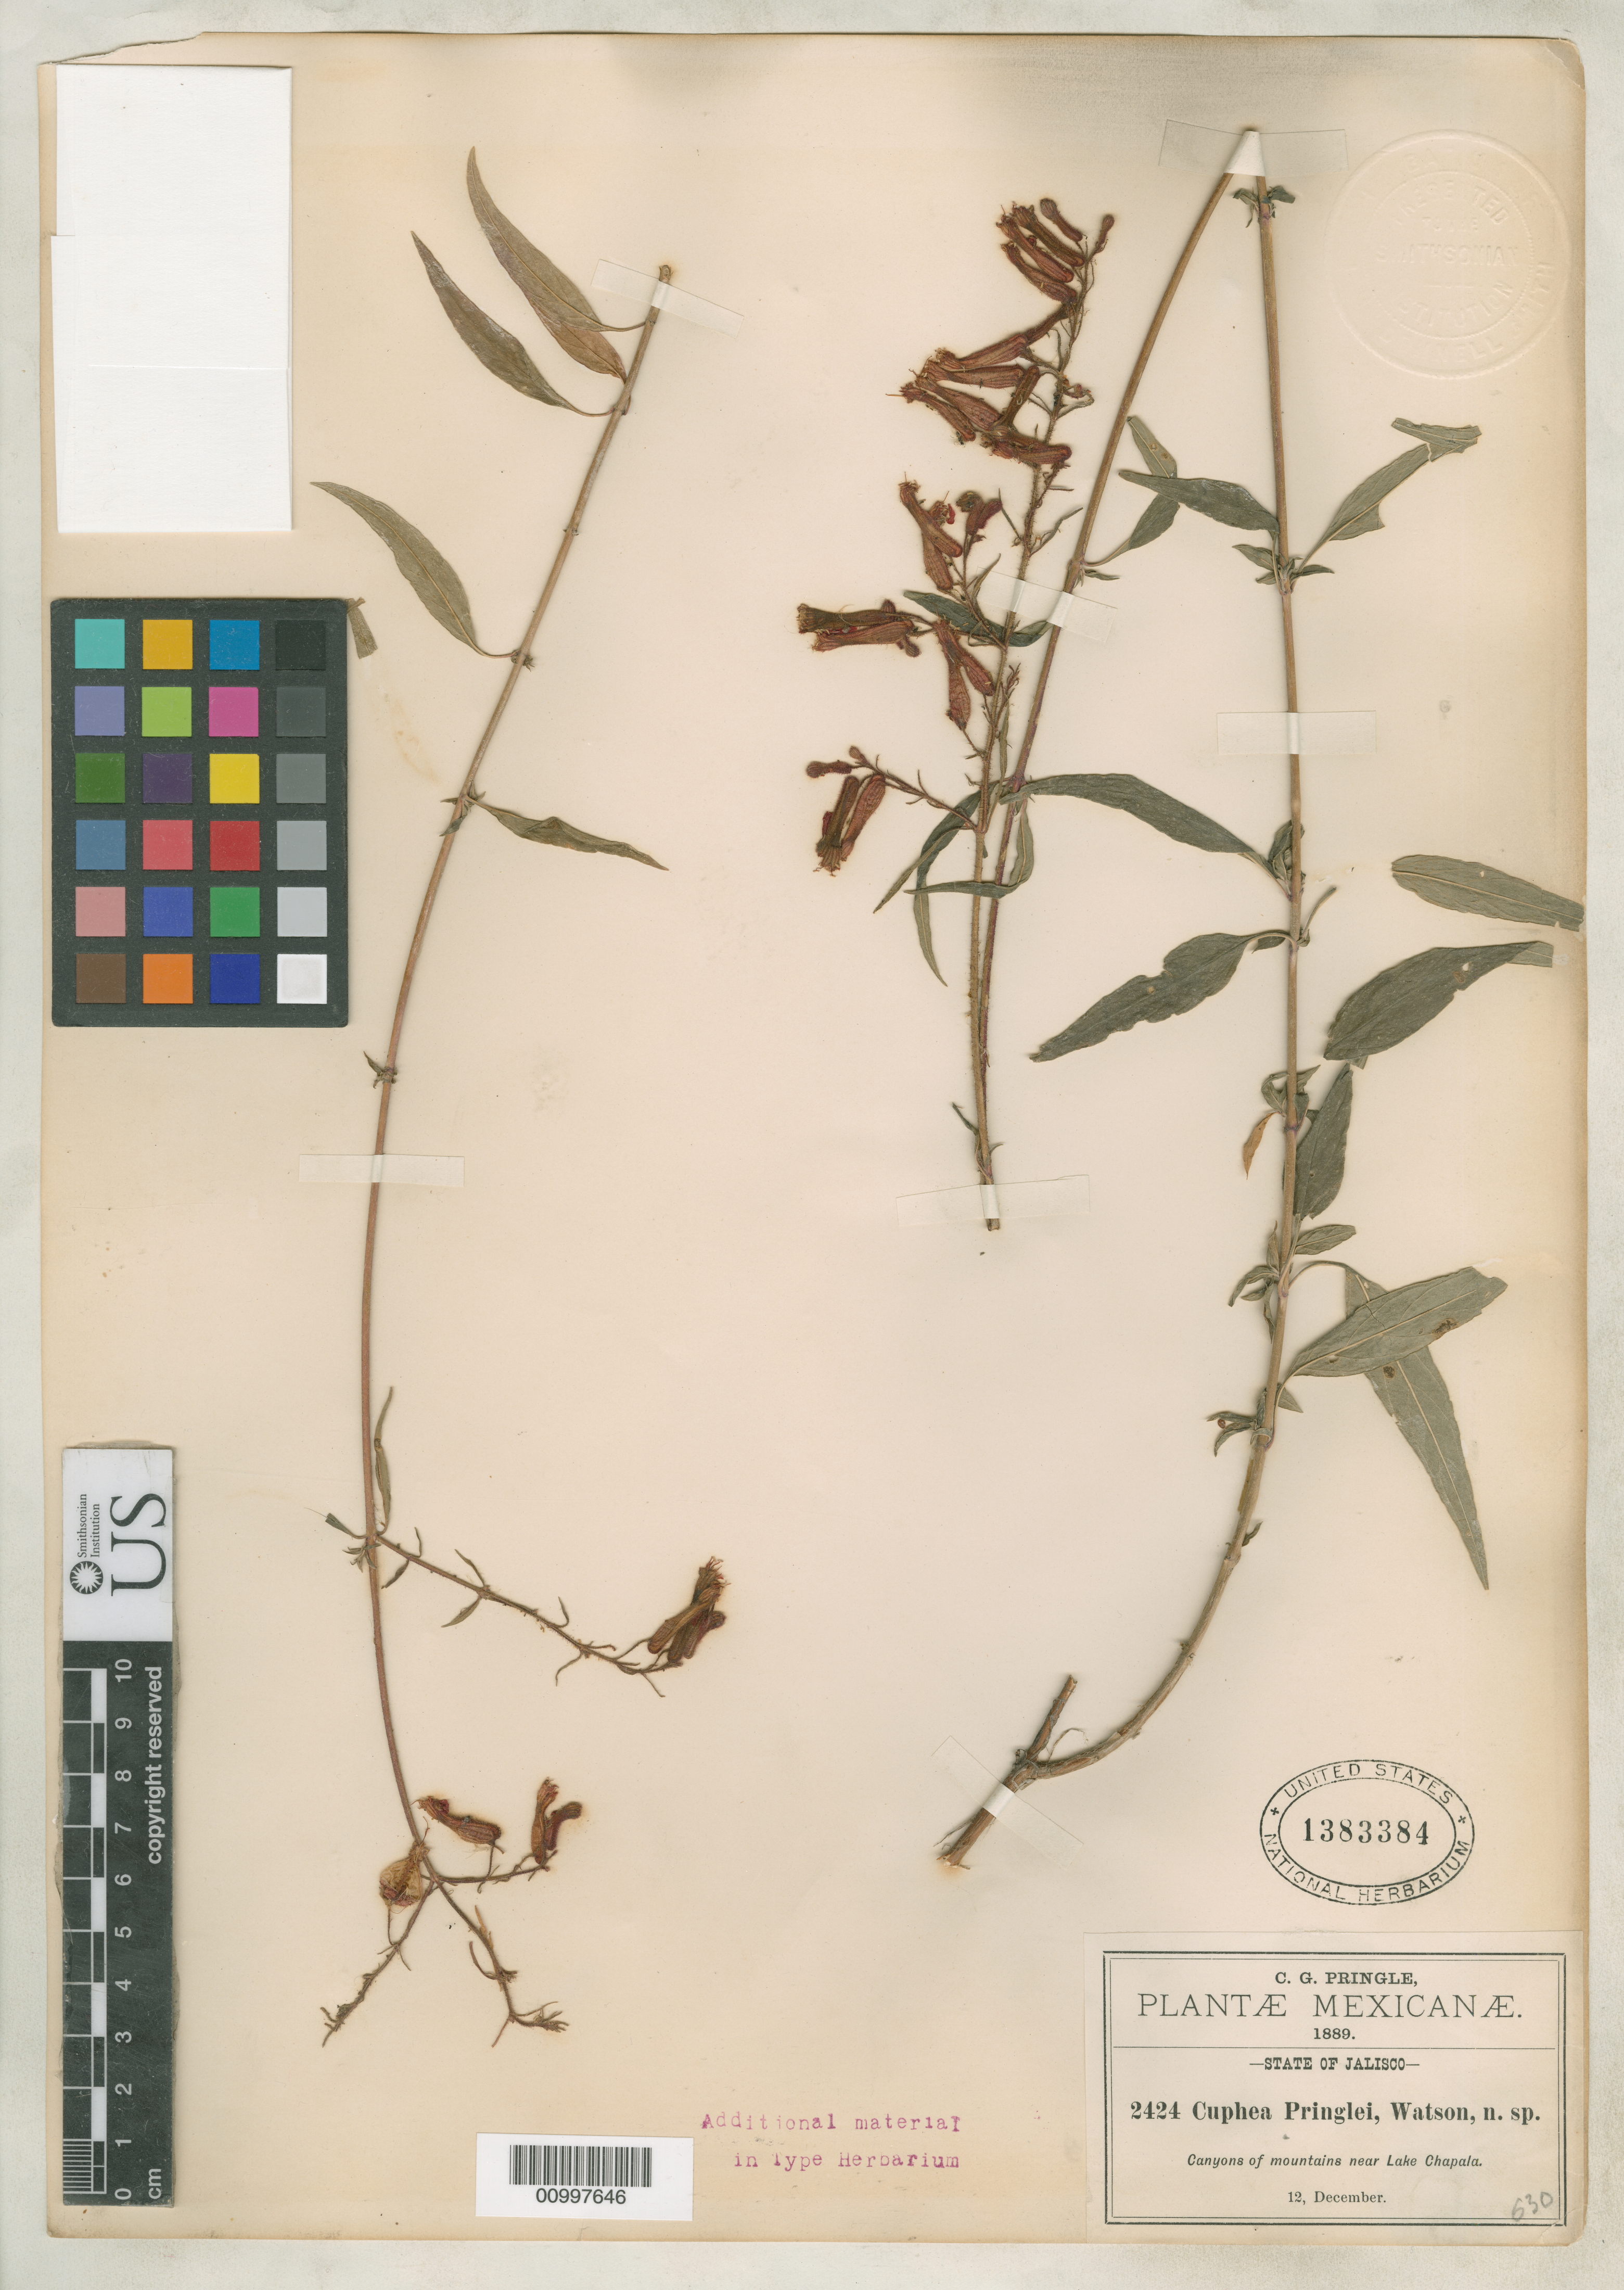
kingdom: Plantae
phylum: Tracheophyta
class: Magnoliopsida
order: Myrtales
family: Lythraceae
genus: Cuphea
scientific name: Cuphea pringlei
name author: S. Watson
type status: Isotype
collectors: C. G. Pringle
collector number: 2424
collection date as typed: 12 Dec 1889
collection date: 1889-12-12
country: Mexico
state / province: Jalisco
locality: Canyons of mountains near Lake Chapala.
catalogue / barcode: US 1383384